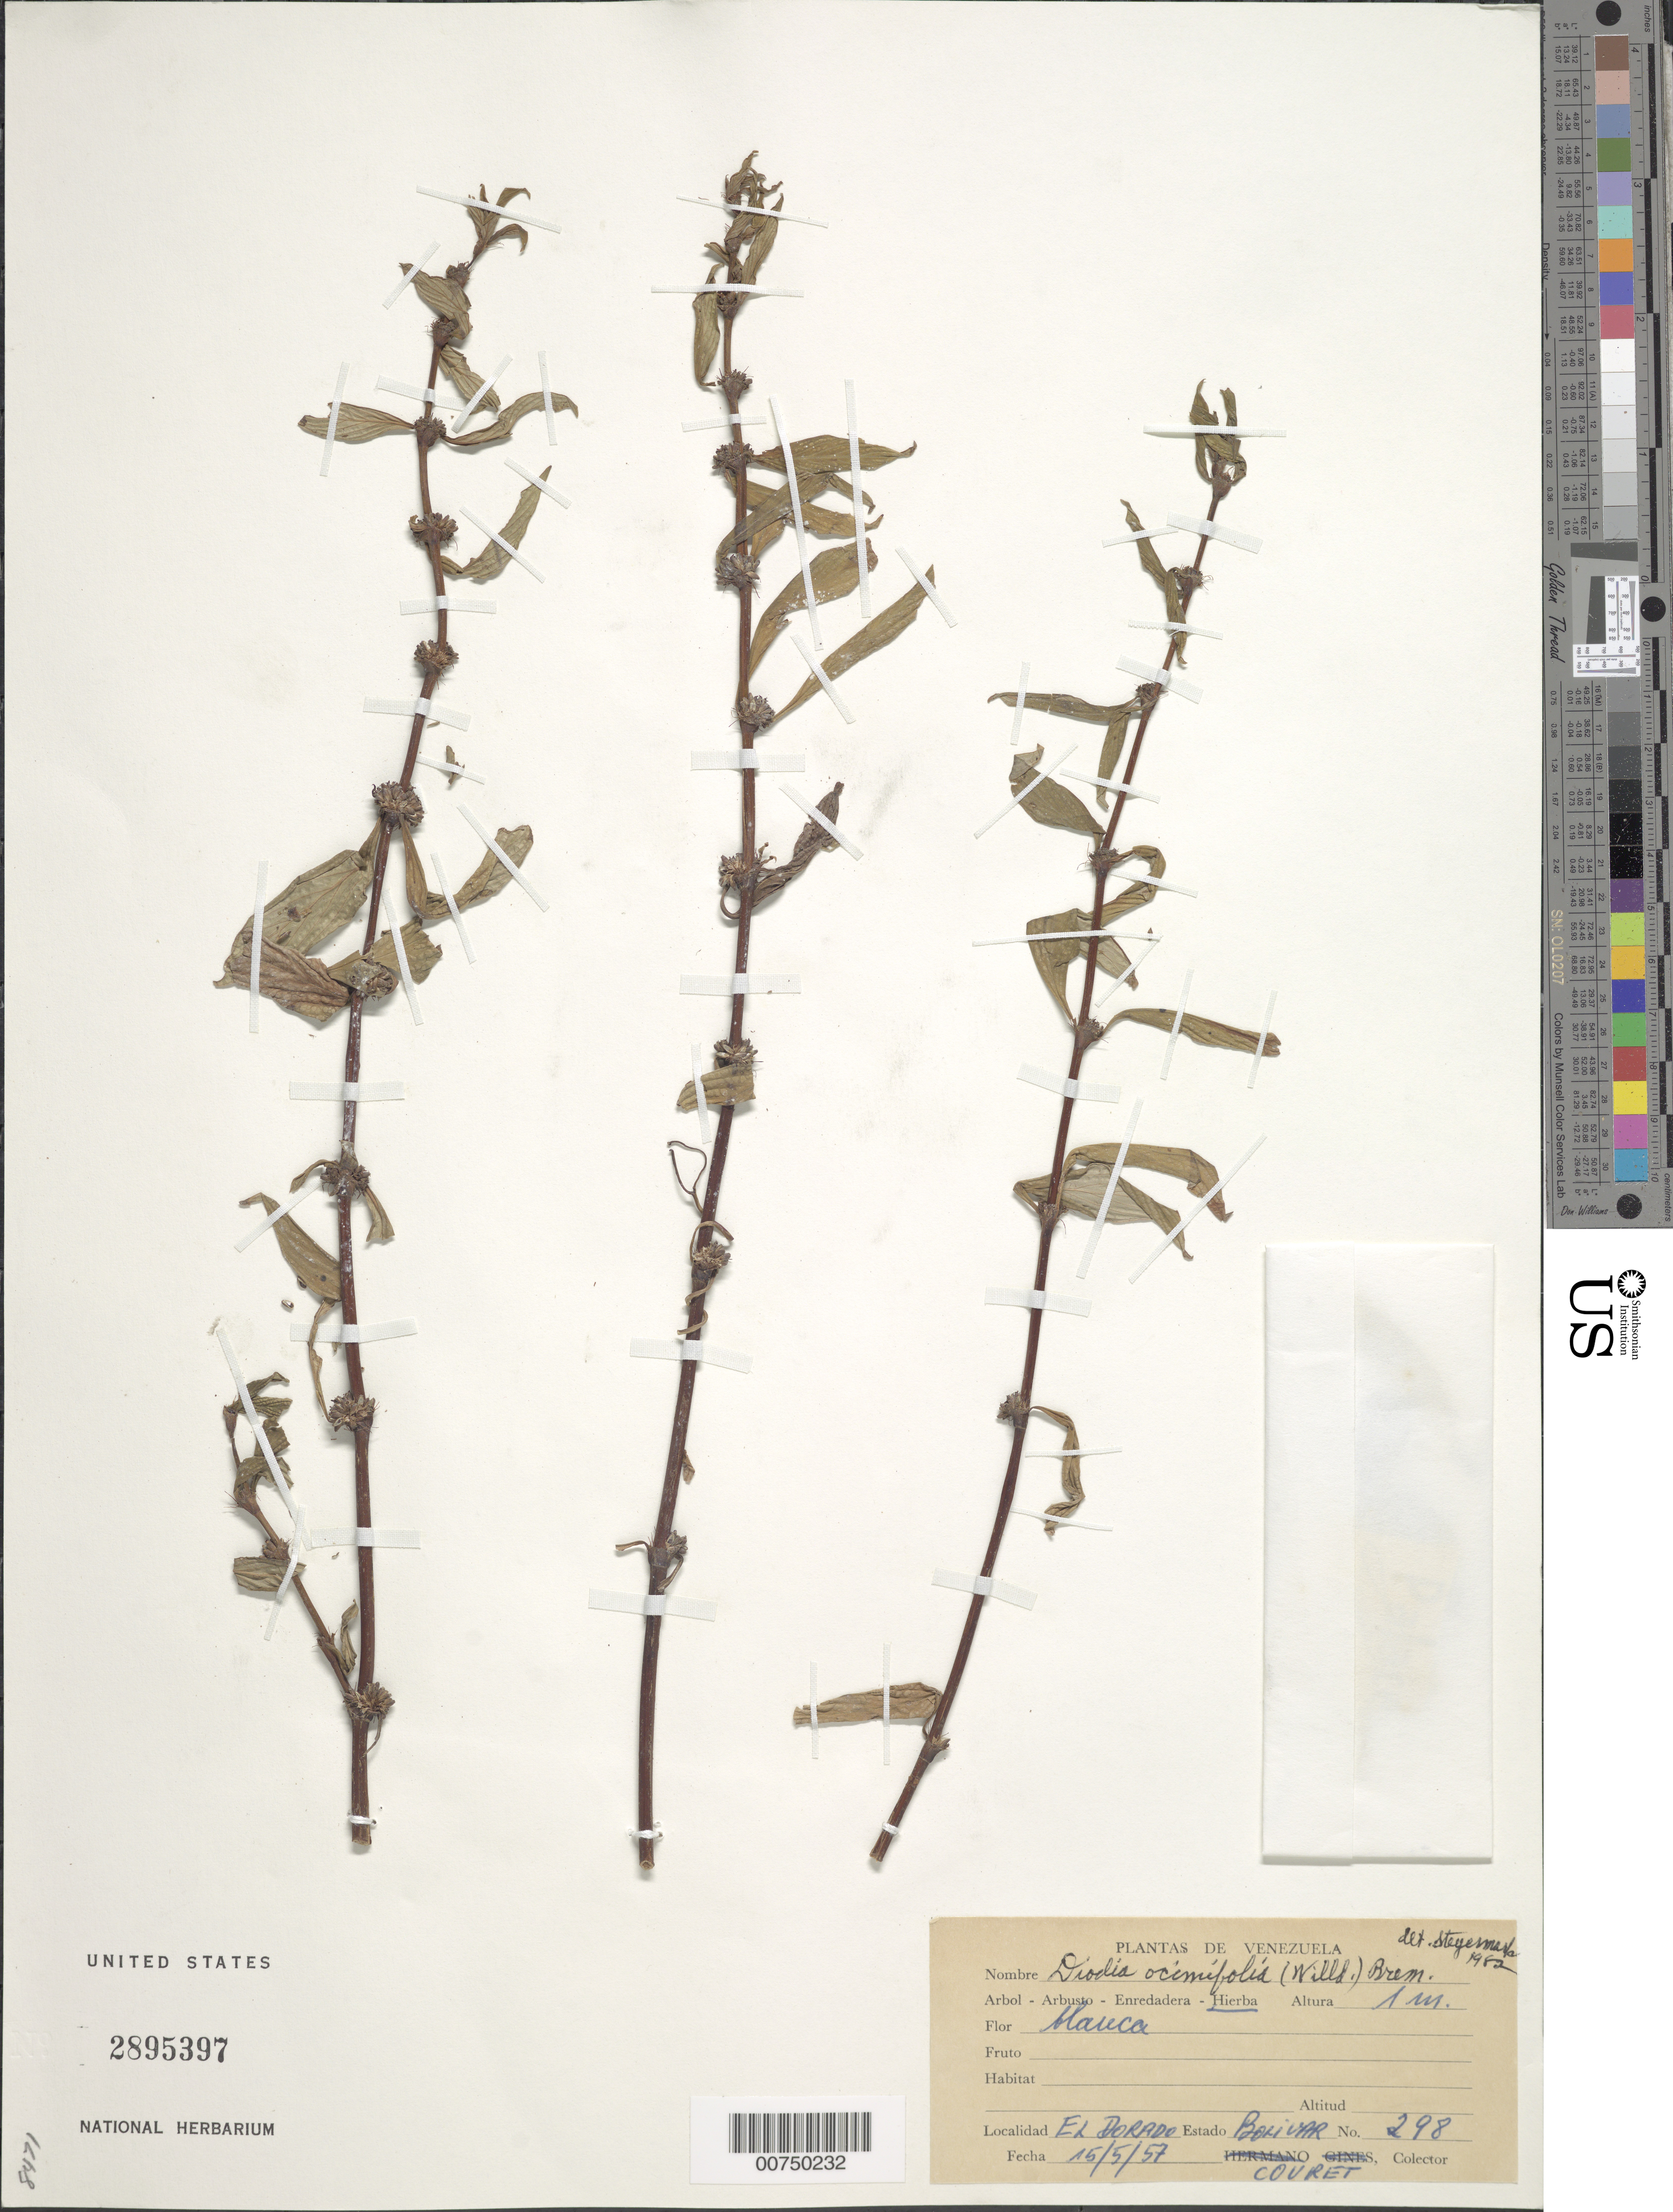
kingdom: Plantae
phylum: Tracheophyta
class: Magnoliopsida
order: Gentianales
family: Rubiaceae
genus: Diodia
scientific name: Diodia ocymifolia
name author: (Willd. ex Roem. & Schult.) Bremek.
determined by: Steyermark, Julian A., (VEN)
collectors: -. Couret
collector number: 298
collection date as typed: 15-May-57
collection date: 1957-05-15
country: Venezuela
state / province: Bolívar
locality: El Dorado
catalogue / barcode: US 2895397